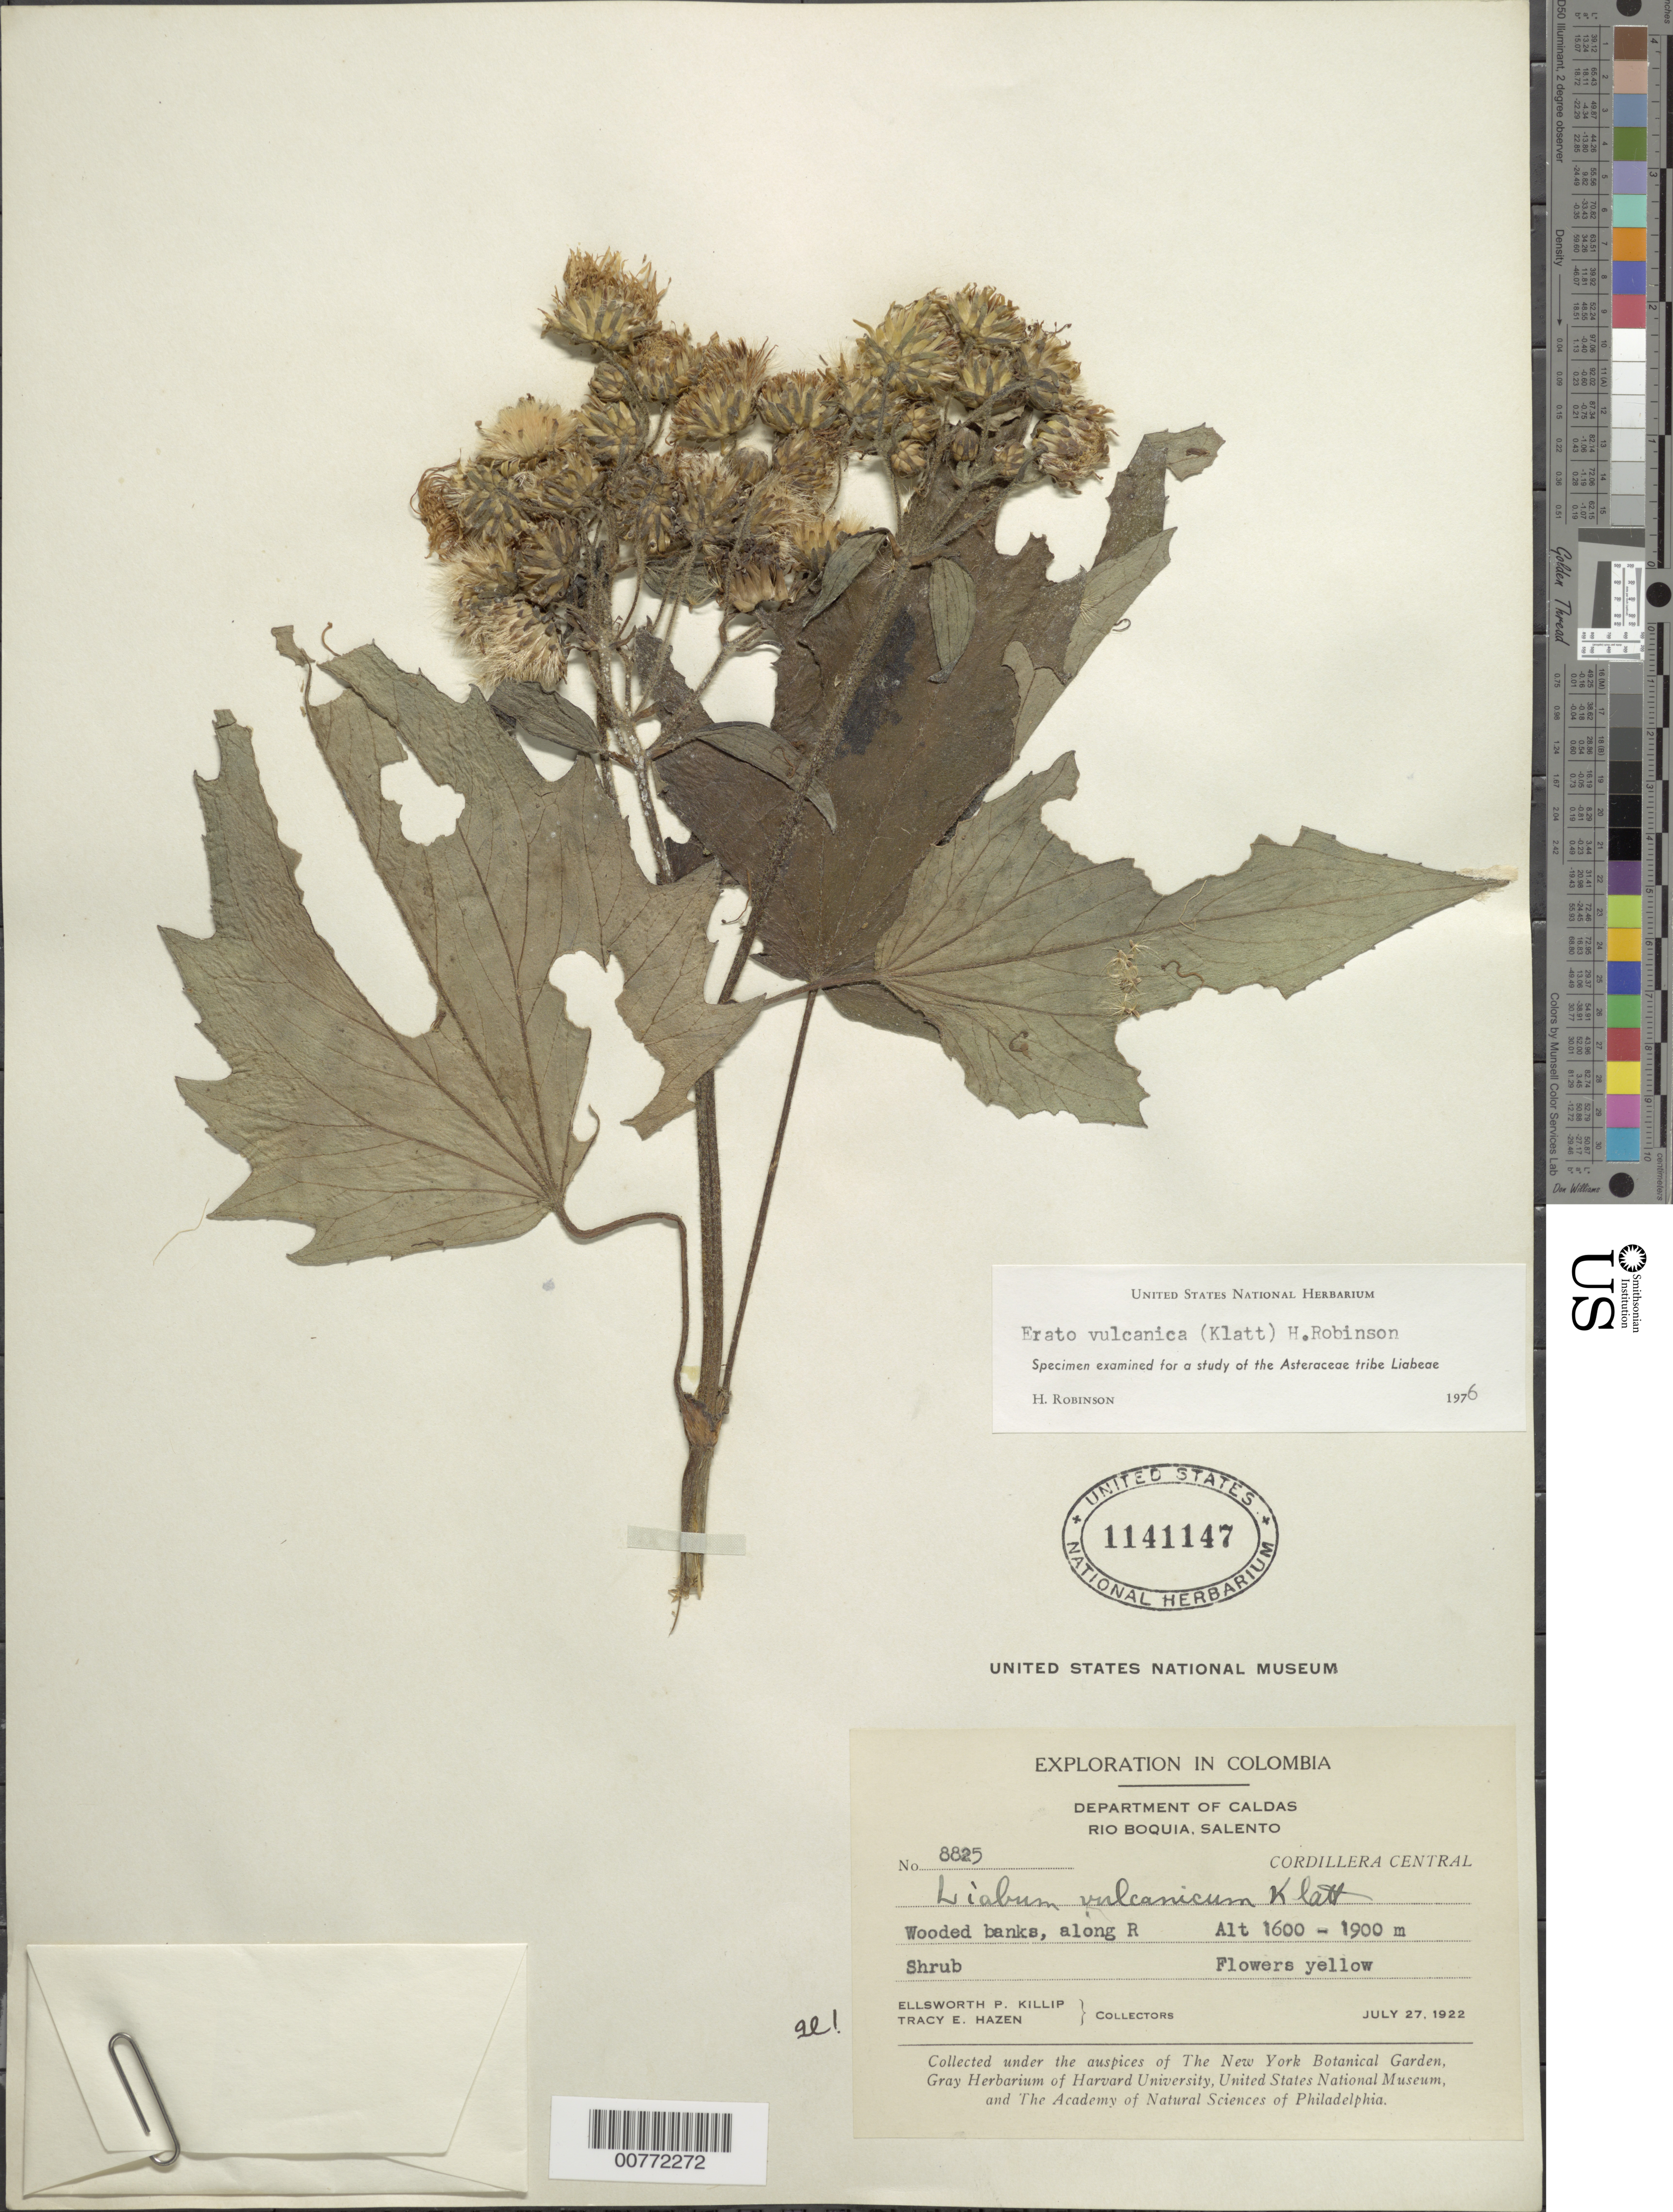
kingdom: Plantae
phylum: Tracheophyta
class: Magnoliopsida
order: Asterales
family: Asteraceae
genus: Erato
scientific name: Erato vulcanica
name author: (Klatt) H. Rob.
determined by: Robinson, Harold E., (US)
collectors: E. P. Killip & T. E. Hazen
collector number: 8825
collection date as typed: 27-Jul-22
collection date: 1922-07-27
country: Colombia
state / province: Caldas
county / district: Salento?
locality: Rio Boquia, Salento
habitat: Wooded banks, along R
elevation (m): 1600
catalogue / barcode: US 1141147